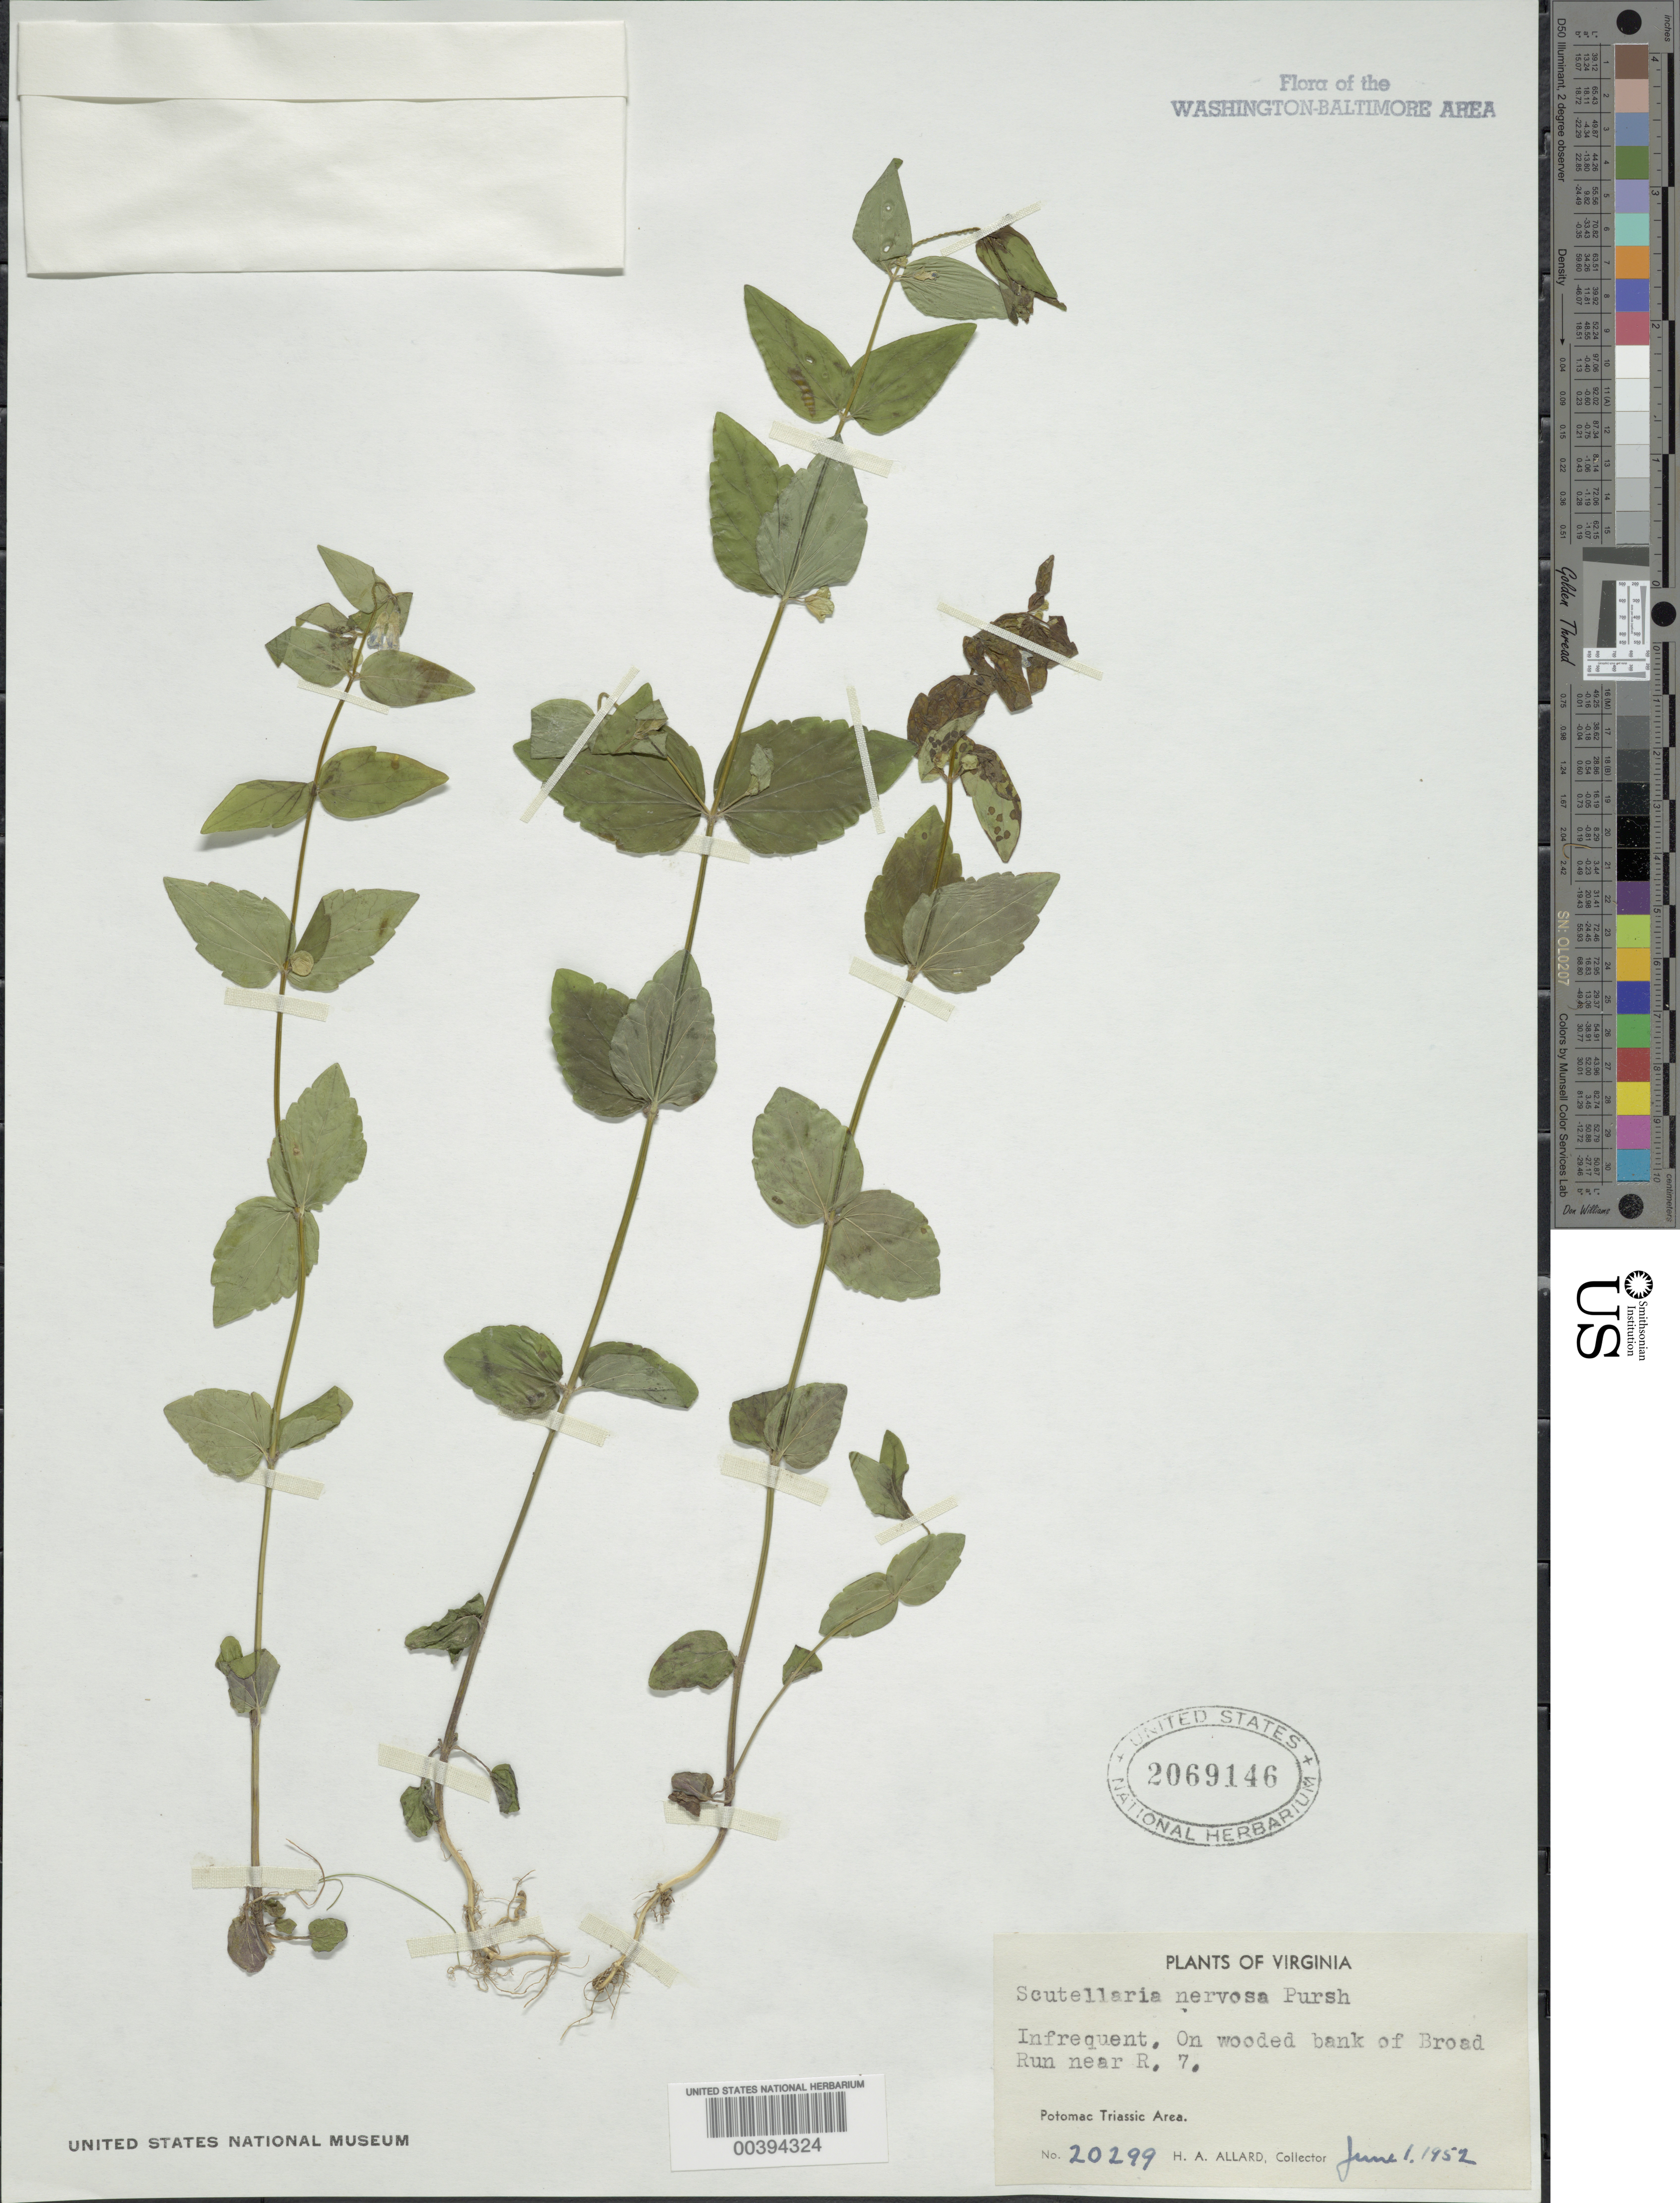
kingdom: Plantae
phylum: Tracheophyta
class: Magnoliopsida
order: Lamiales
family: Lamiaceae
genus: Scutellaria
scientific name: Scutellaria nervosa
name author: Pursh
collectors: H. A. Allard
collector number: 20299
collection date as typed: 01 Jun 1952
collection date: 1952-06-01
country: United States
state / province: Virginia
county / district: Loudoun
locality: Broad Run near Route 7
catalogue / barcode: US 2069146